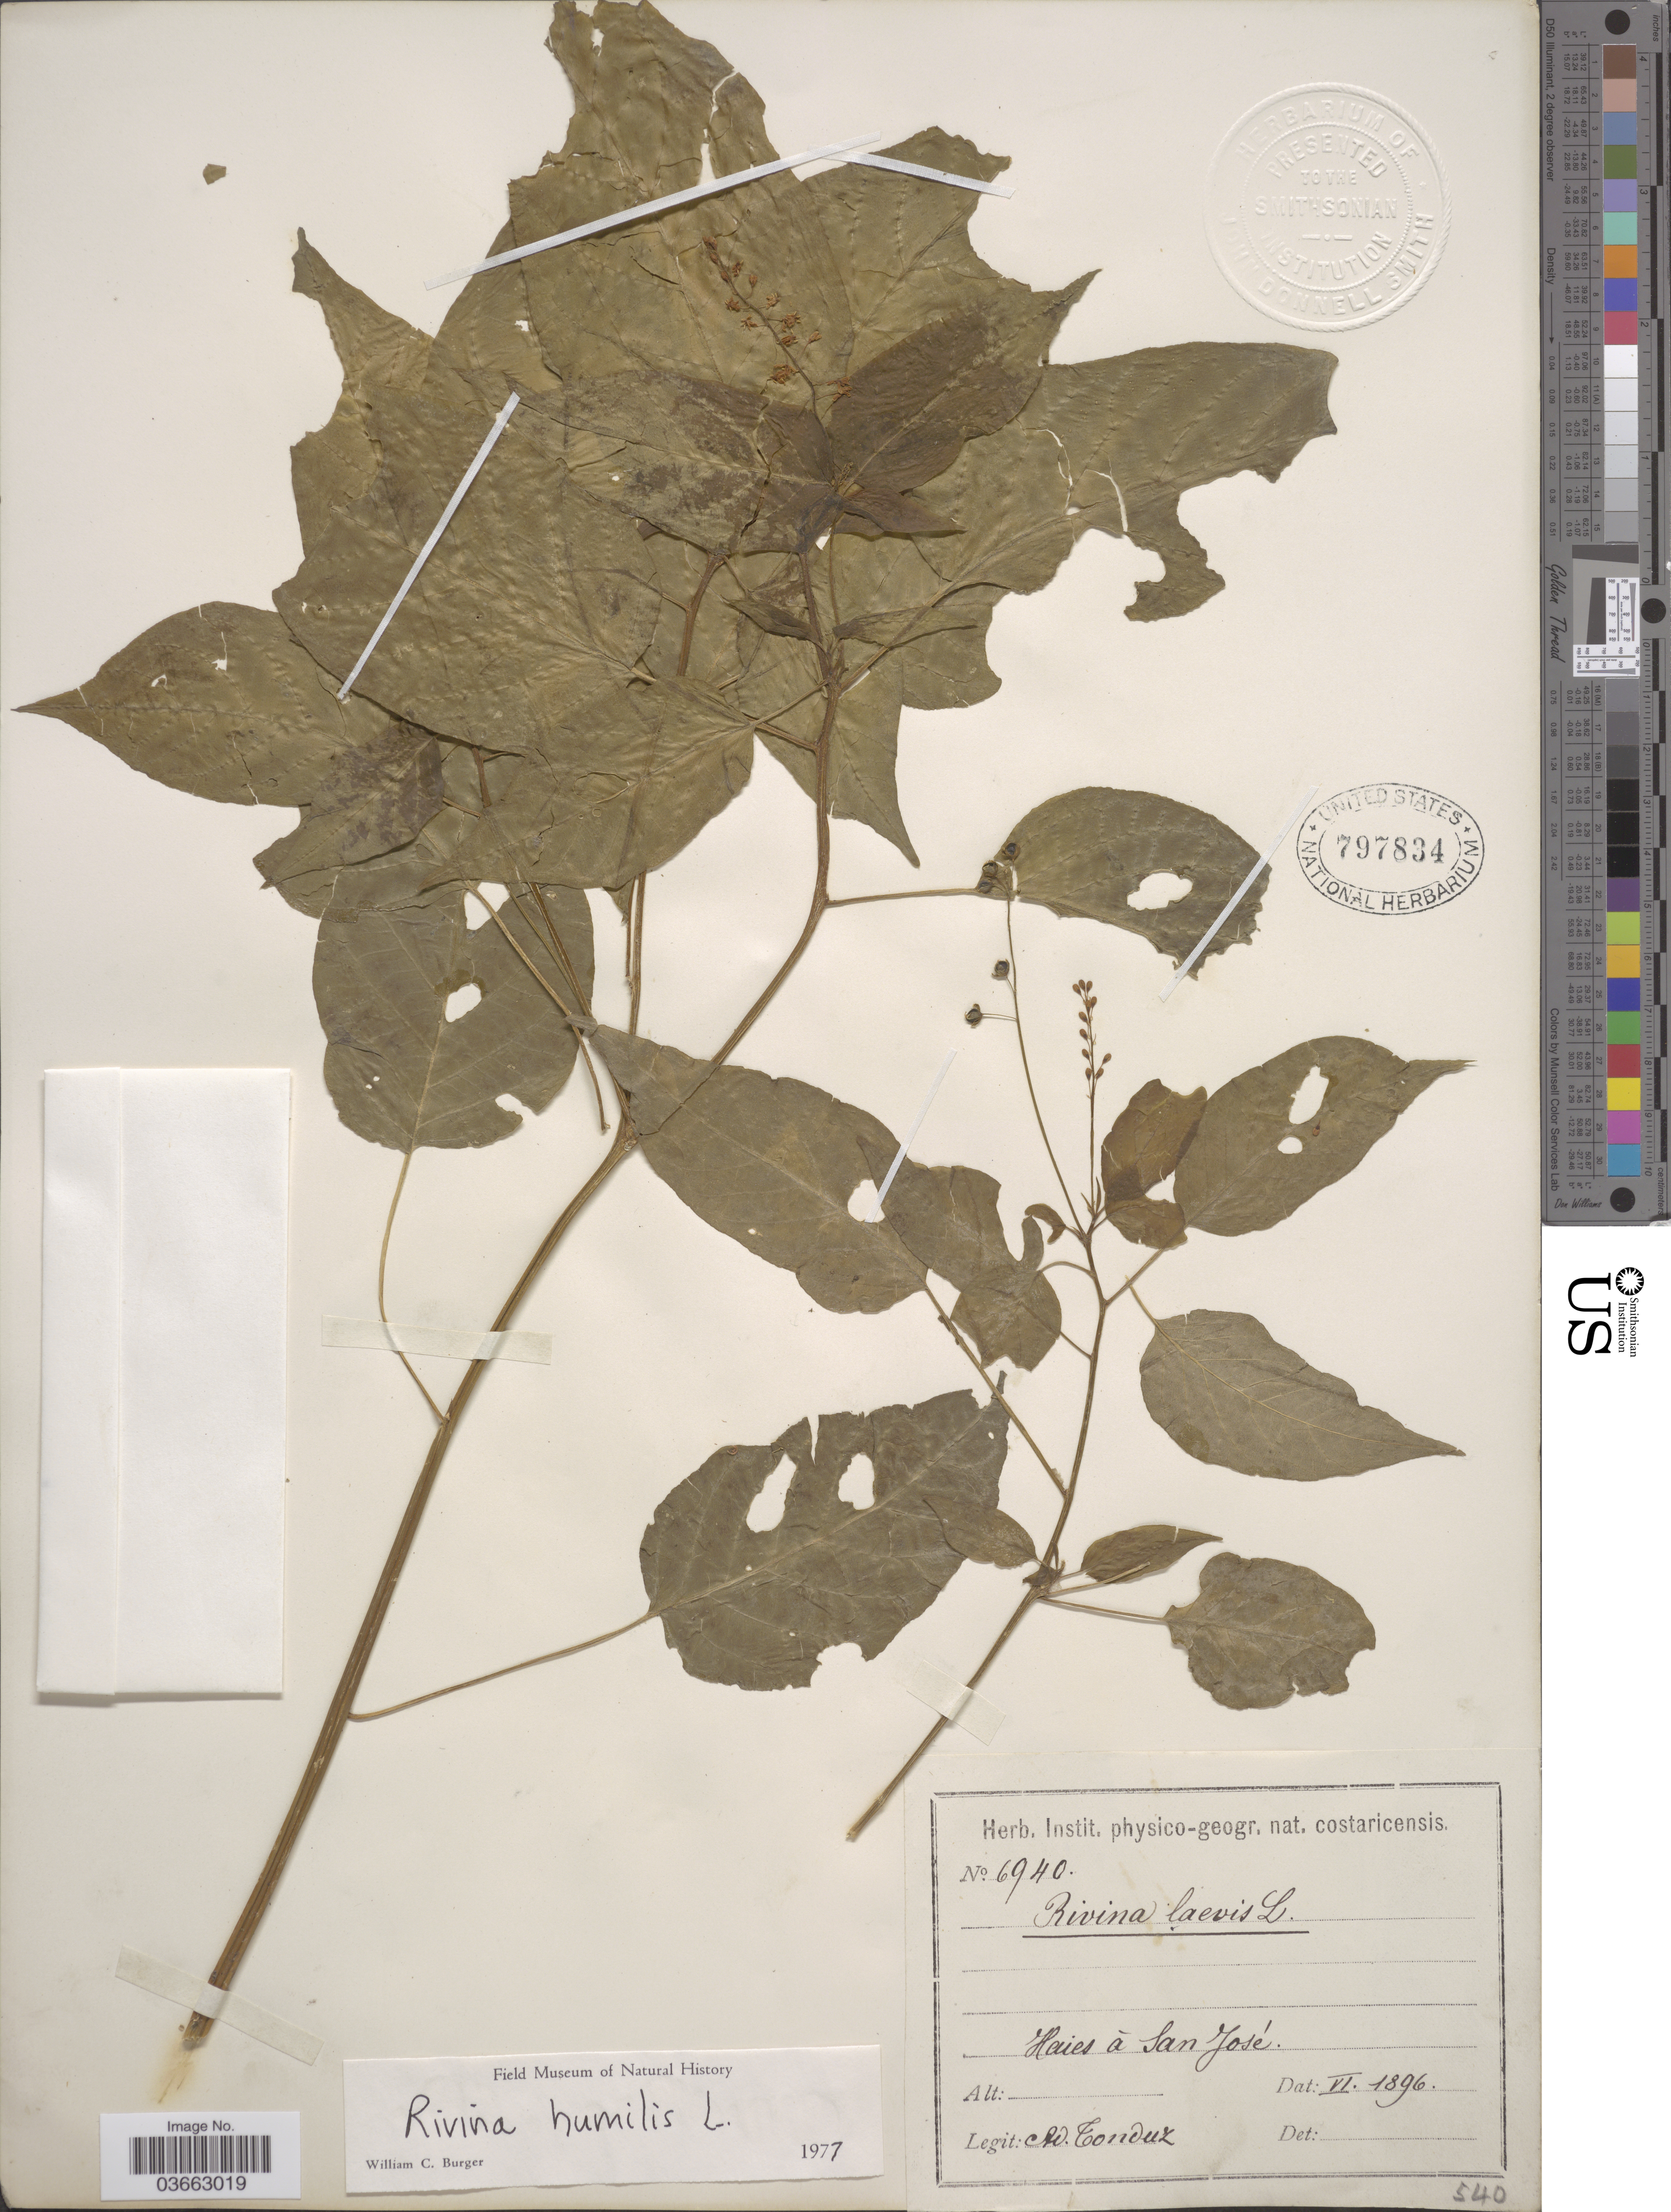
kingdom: Plantae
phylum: Tracheophyta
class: Magnoliopsida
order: Caryophyllales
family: Phytolaccaceae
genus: Rivina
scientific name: Rivina humilis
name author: L.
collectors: A. Tonduz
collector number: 6940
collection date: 1896-06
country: Costa Rica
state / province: San José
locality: Haies à San José.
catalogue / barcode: US 797834